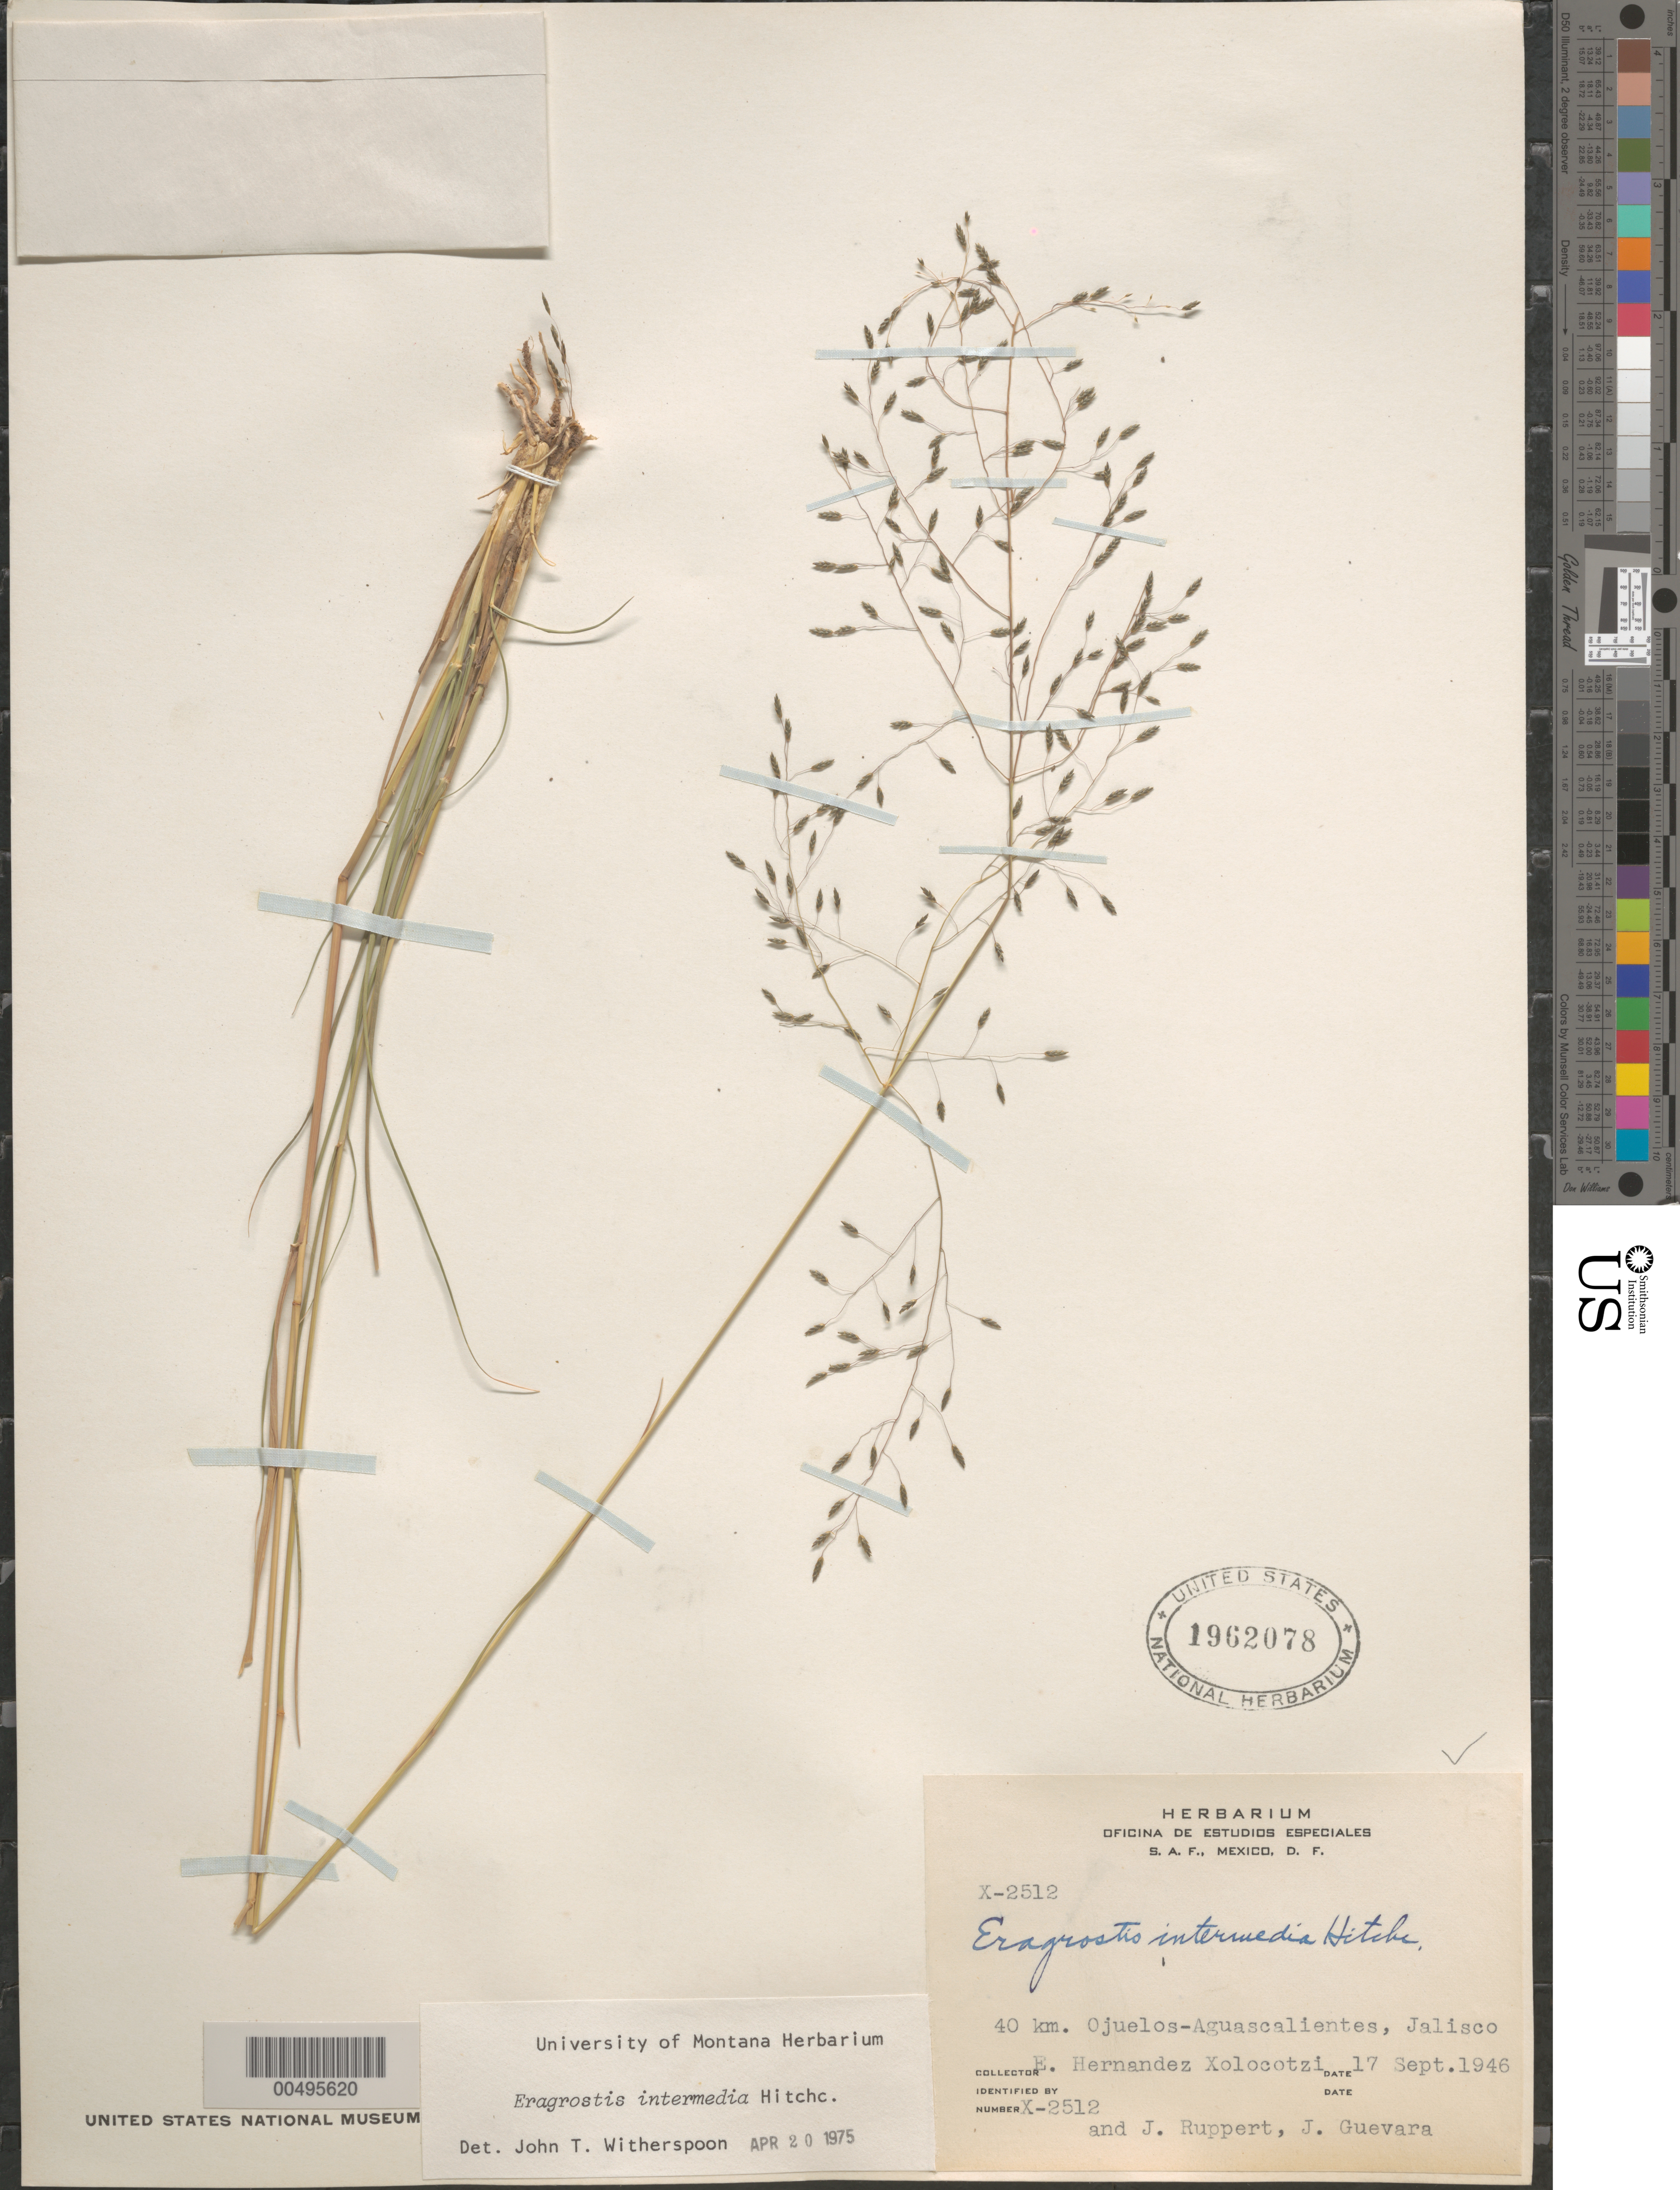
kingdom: Plantae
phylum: Tracheophyta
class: Liliopsida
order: Poales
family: Poaceae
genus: Eragrostis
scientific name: Eragrostis intermedia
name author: Hitchc.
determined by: Witherspoon, John T.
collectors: E. I. Hernández-X., J. Ruppert & J. Guevara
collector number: X-2512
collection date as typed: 17 Sep 1946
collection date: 1946-09-17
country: Mexico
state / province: Jalisco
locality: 40 km Ojuelos-Aguascalientes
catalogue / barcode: US 1962078